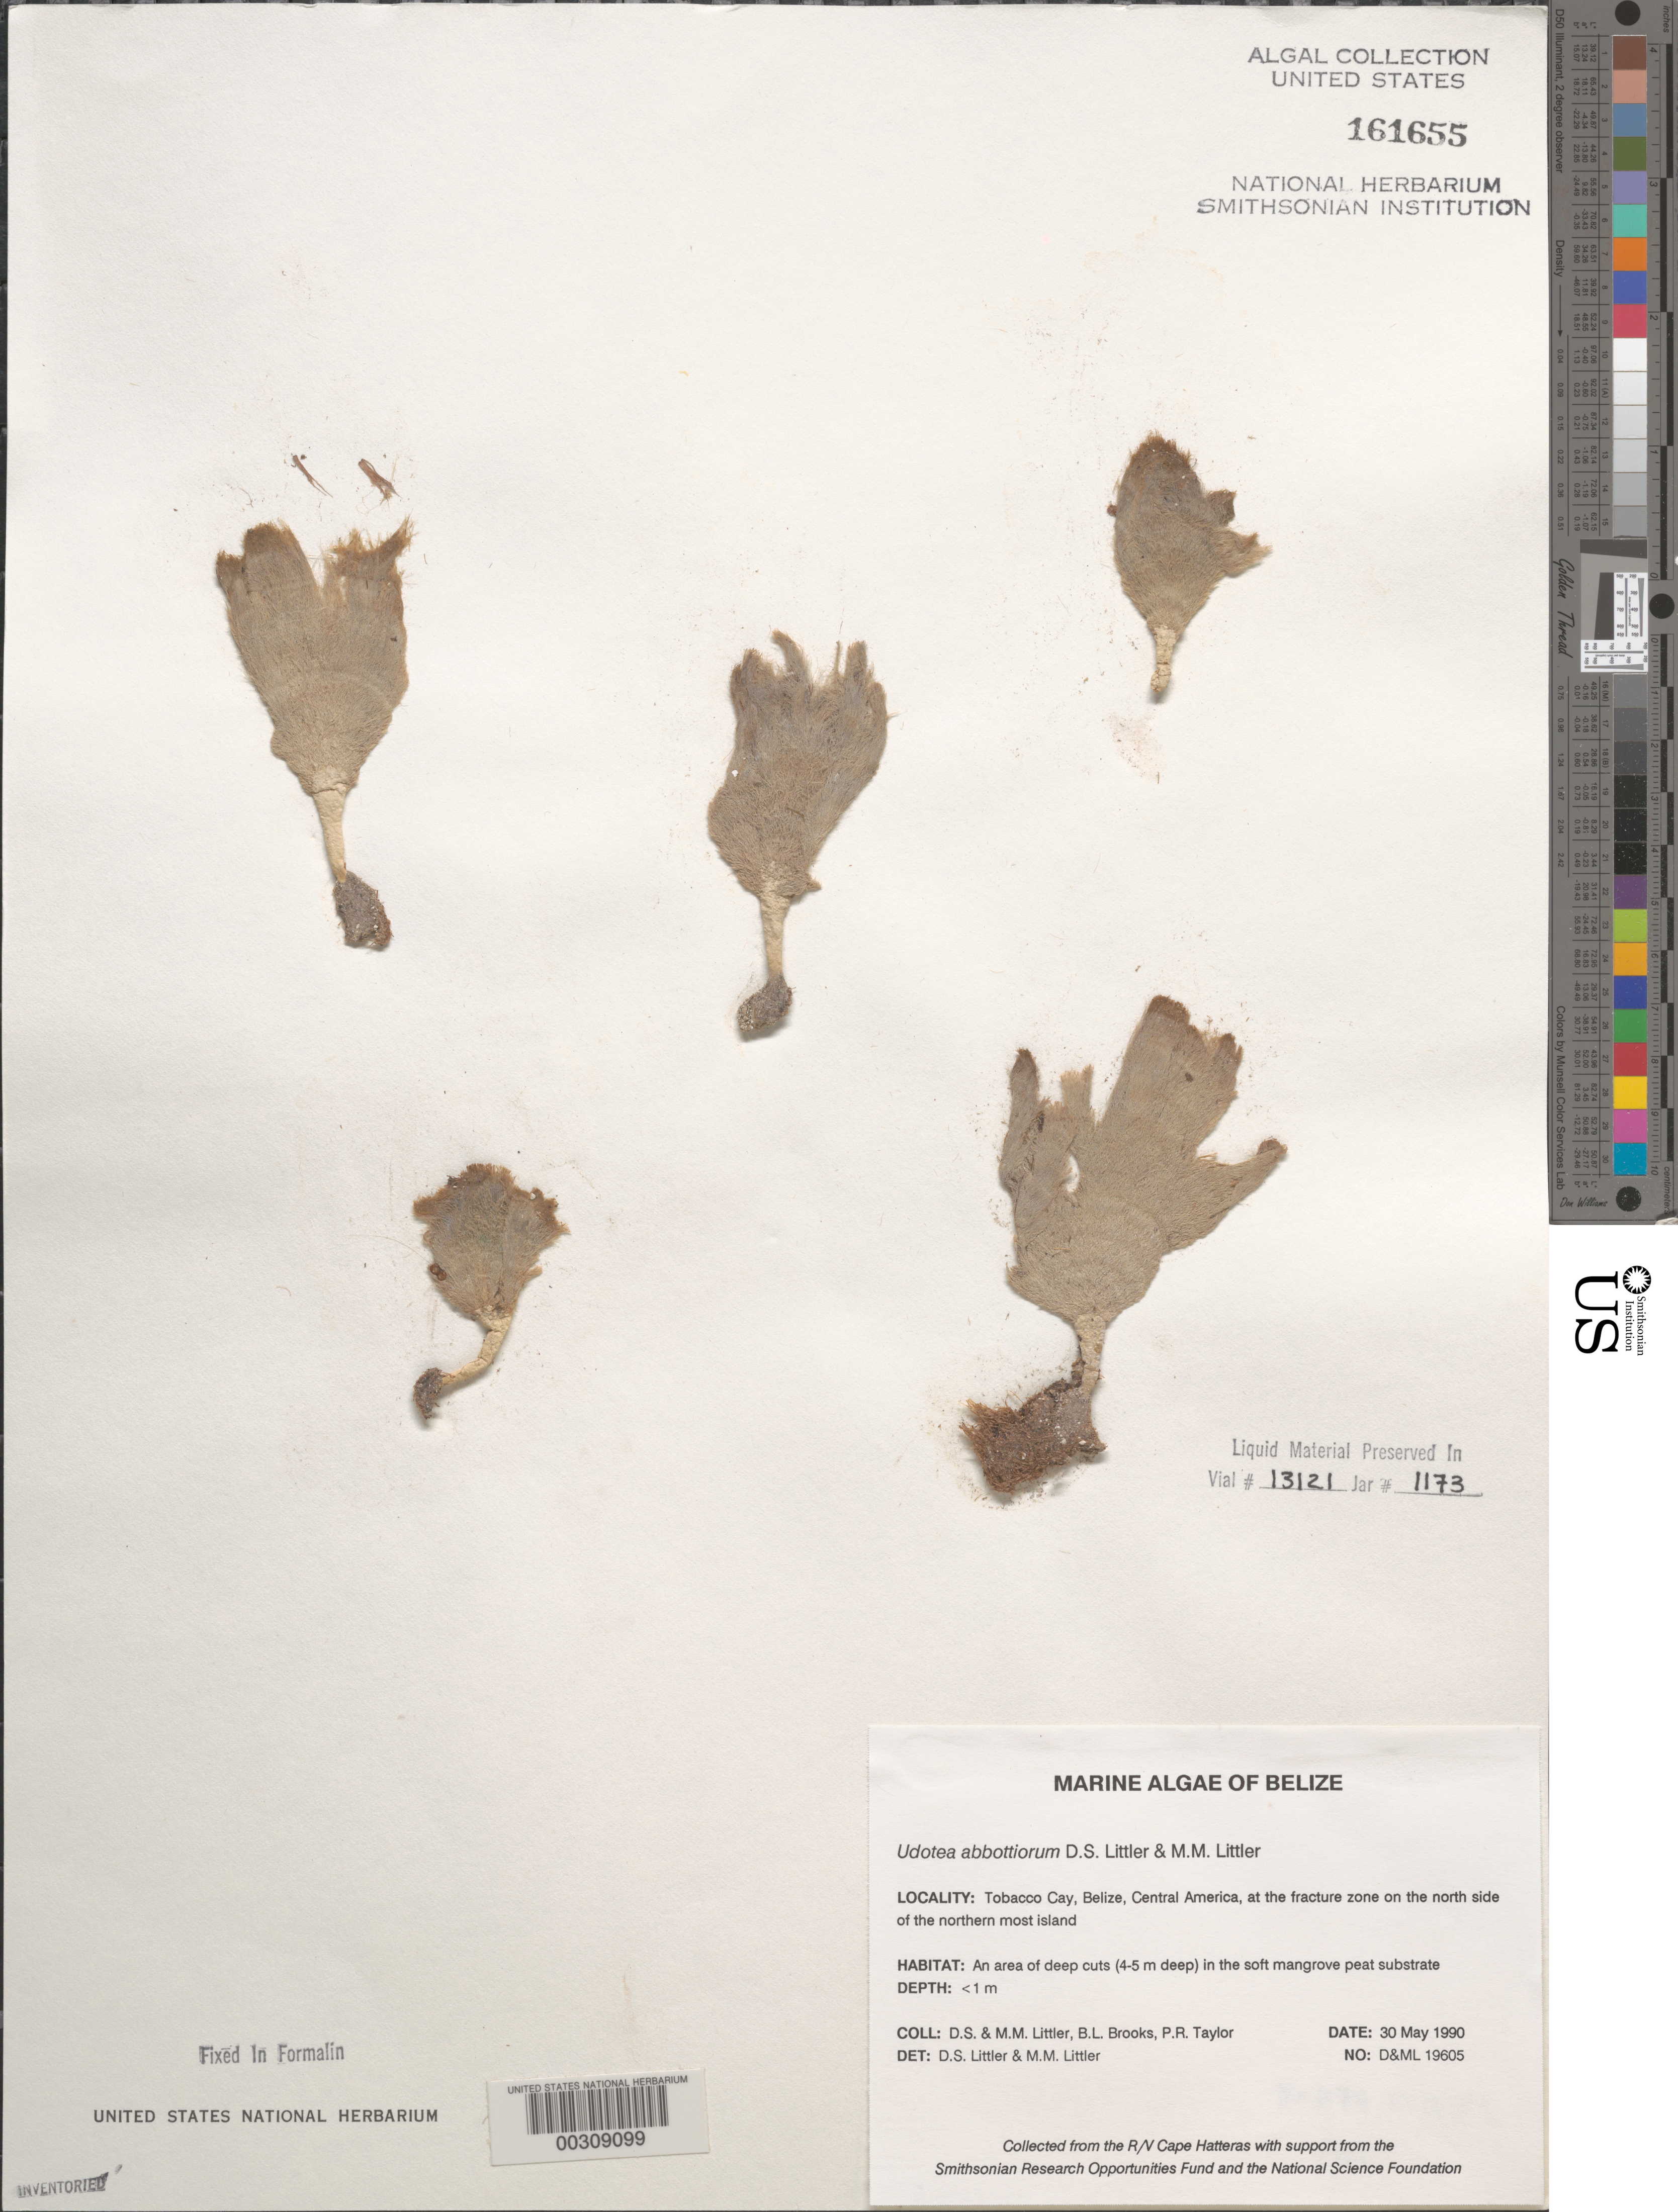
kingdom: Plantae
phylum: Chlorophyta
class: Ulvophyceae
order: Bryopsidales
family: Udoteaceae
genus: Udotea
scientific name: Udotea abbottiorum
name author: D.S. Littler & Littler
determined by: Littler, D. S.; Littler, M. M.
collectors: D. S. Littler, M. M. Littler, B. Brooks & P. R. Taylor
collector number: D&ML 19605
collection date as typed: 30 May 1990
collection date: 1990-05-30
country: Belize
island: Tobacco Cay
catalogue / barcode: US 161655